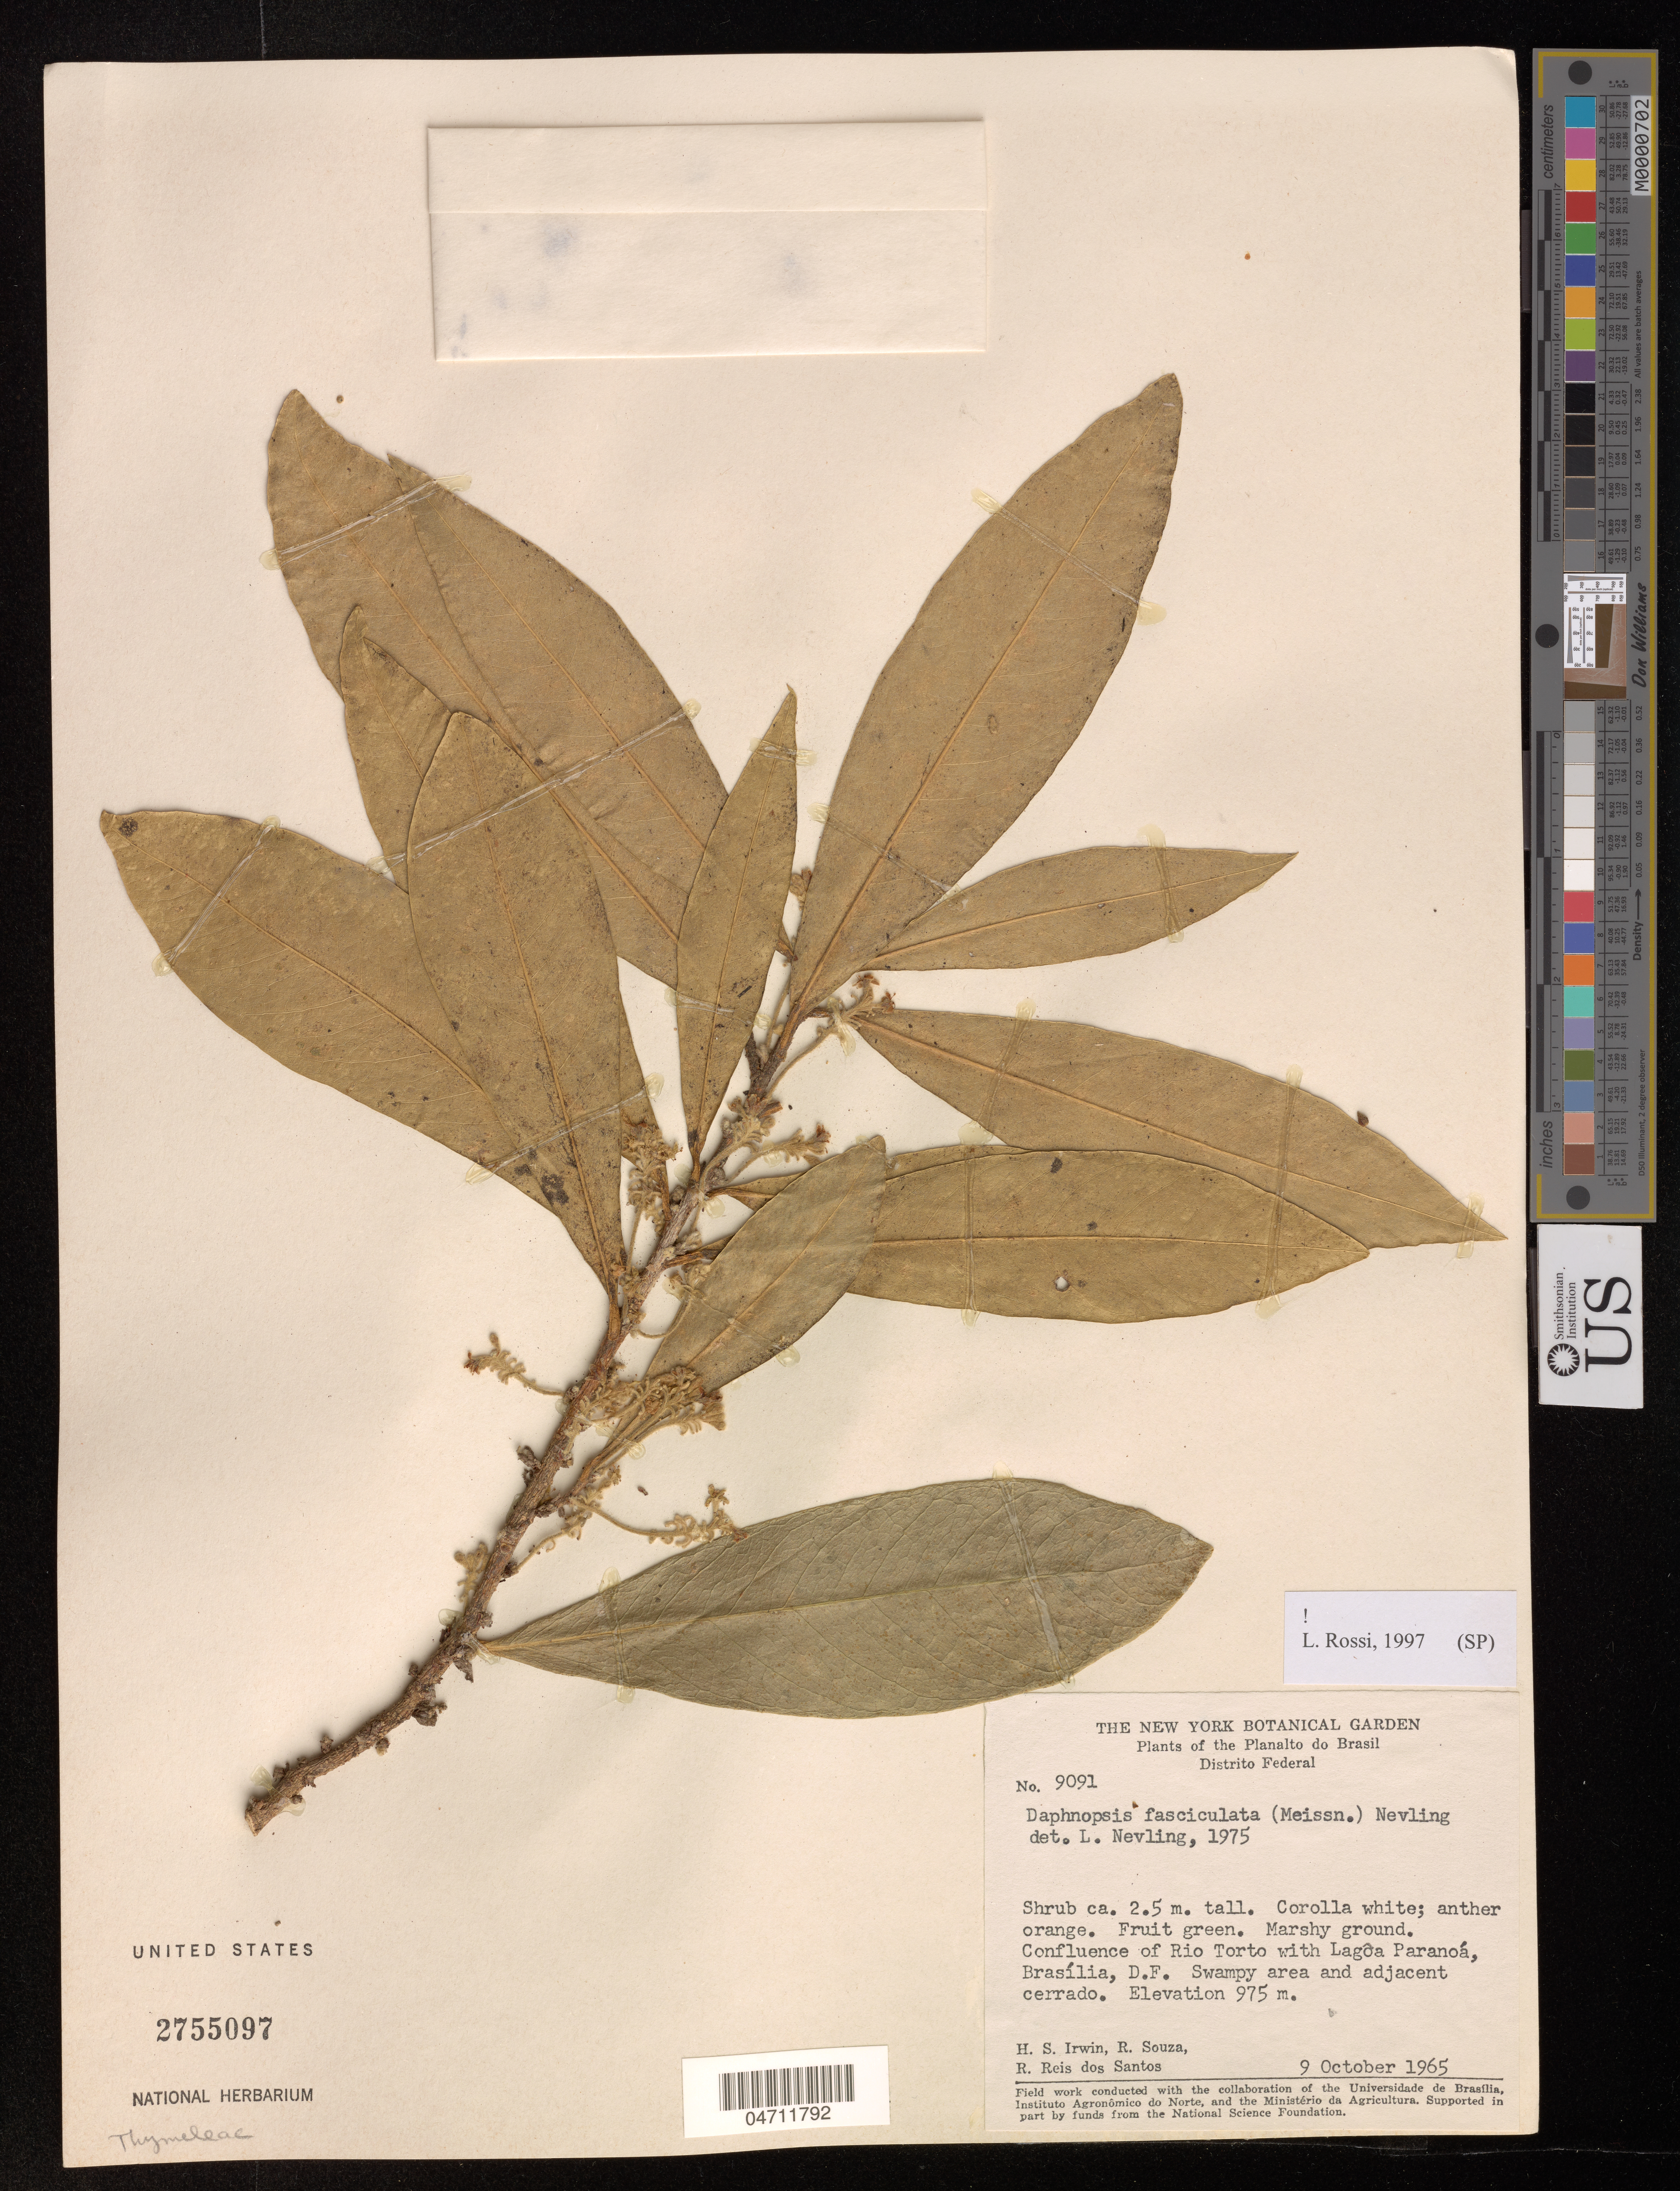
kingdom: Plantae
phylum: Tracheophyta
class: Magnoliopsida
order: Malvales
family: Thymelaeaceae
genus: Daphnopsis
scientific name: Daphnopsis fasciculata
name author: (R. Meissn.) Nevl.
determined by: Rossi, L.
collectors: H. Irwin, R. Souza & R. G. P. Santos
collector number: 9091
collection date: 1965-10-09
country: Brazil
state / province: Distrito Federal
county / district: Brasília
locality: Confluence of Rio Torto with Lagôa Paranoá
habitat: Swarpy area and adjacent cerrado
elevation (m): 975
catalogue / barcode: US 2755097